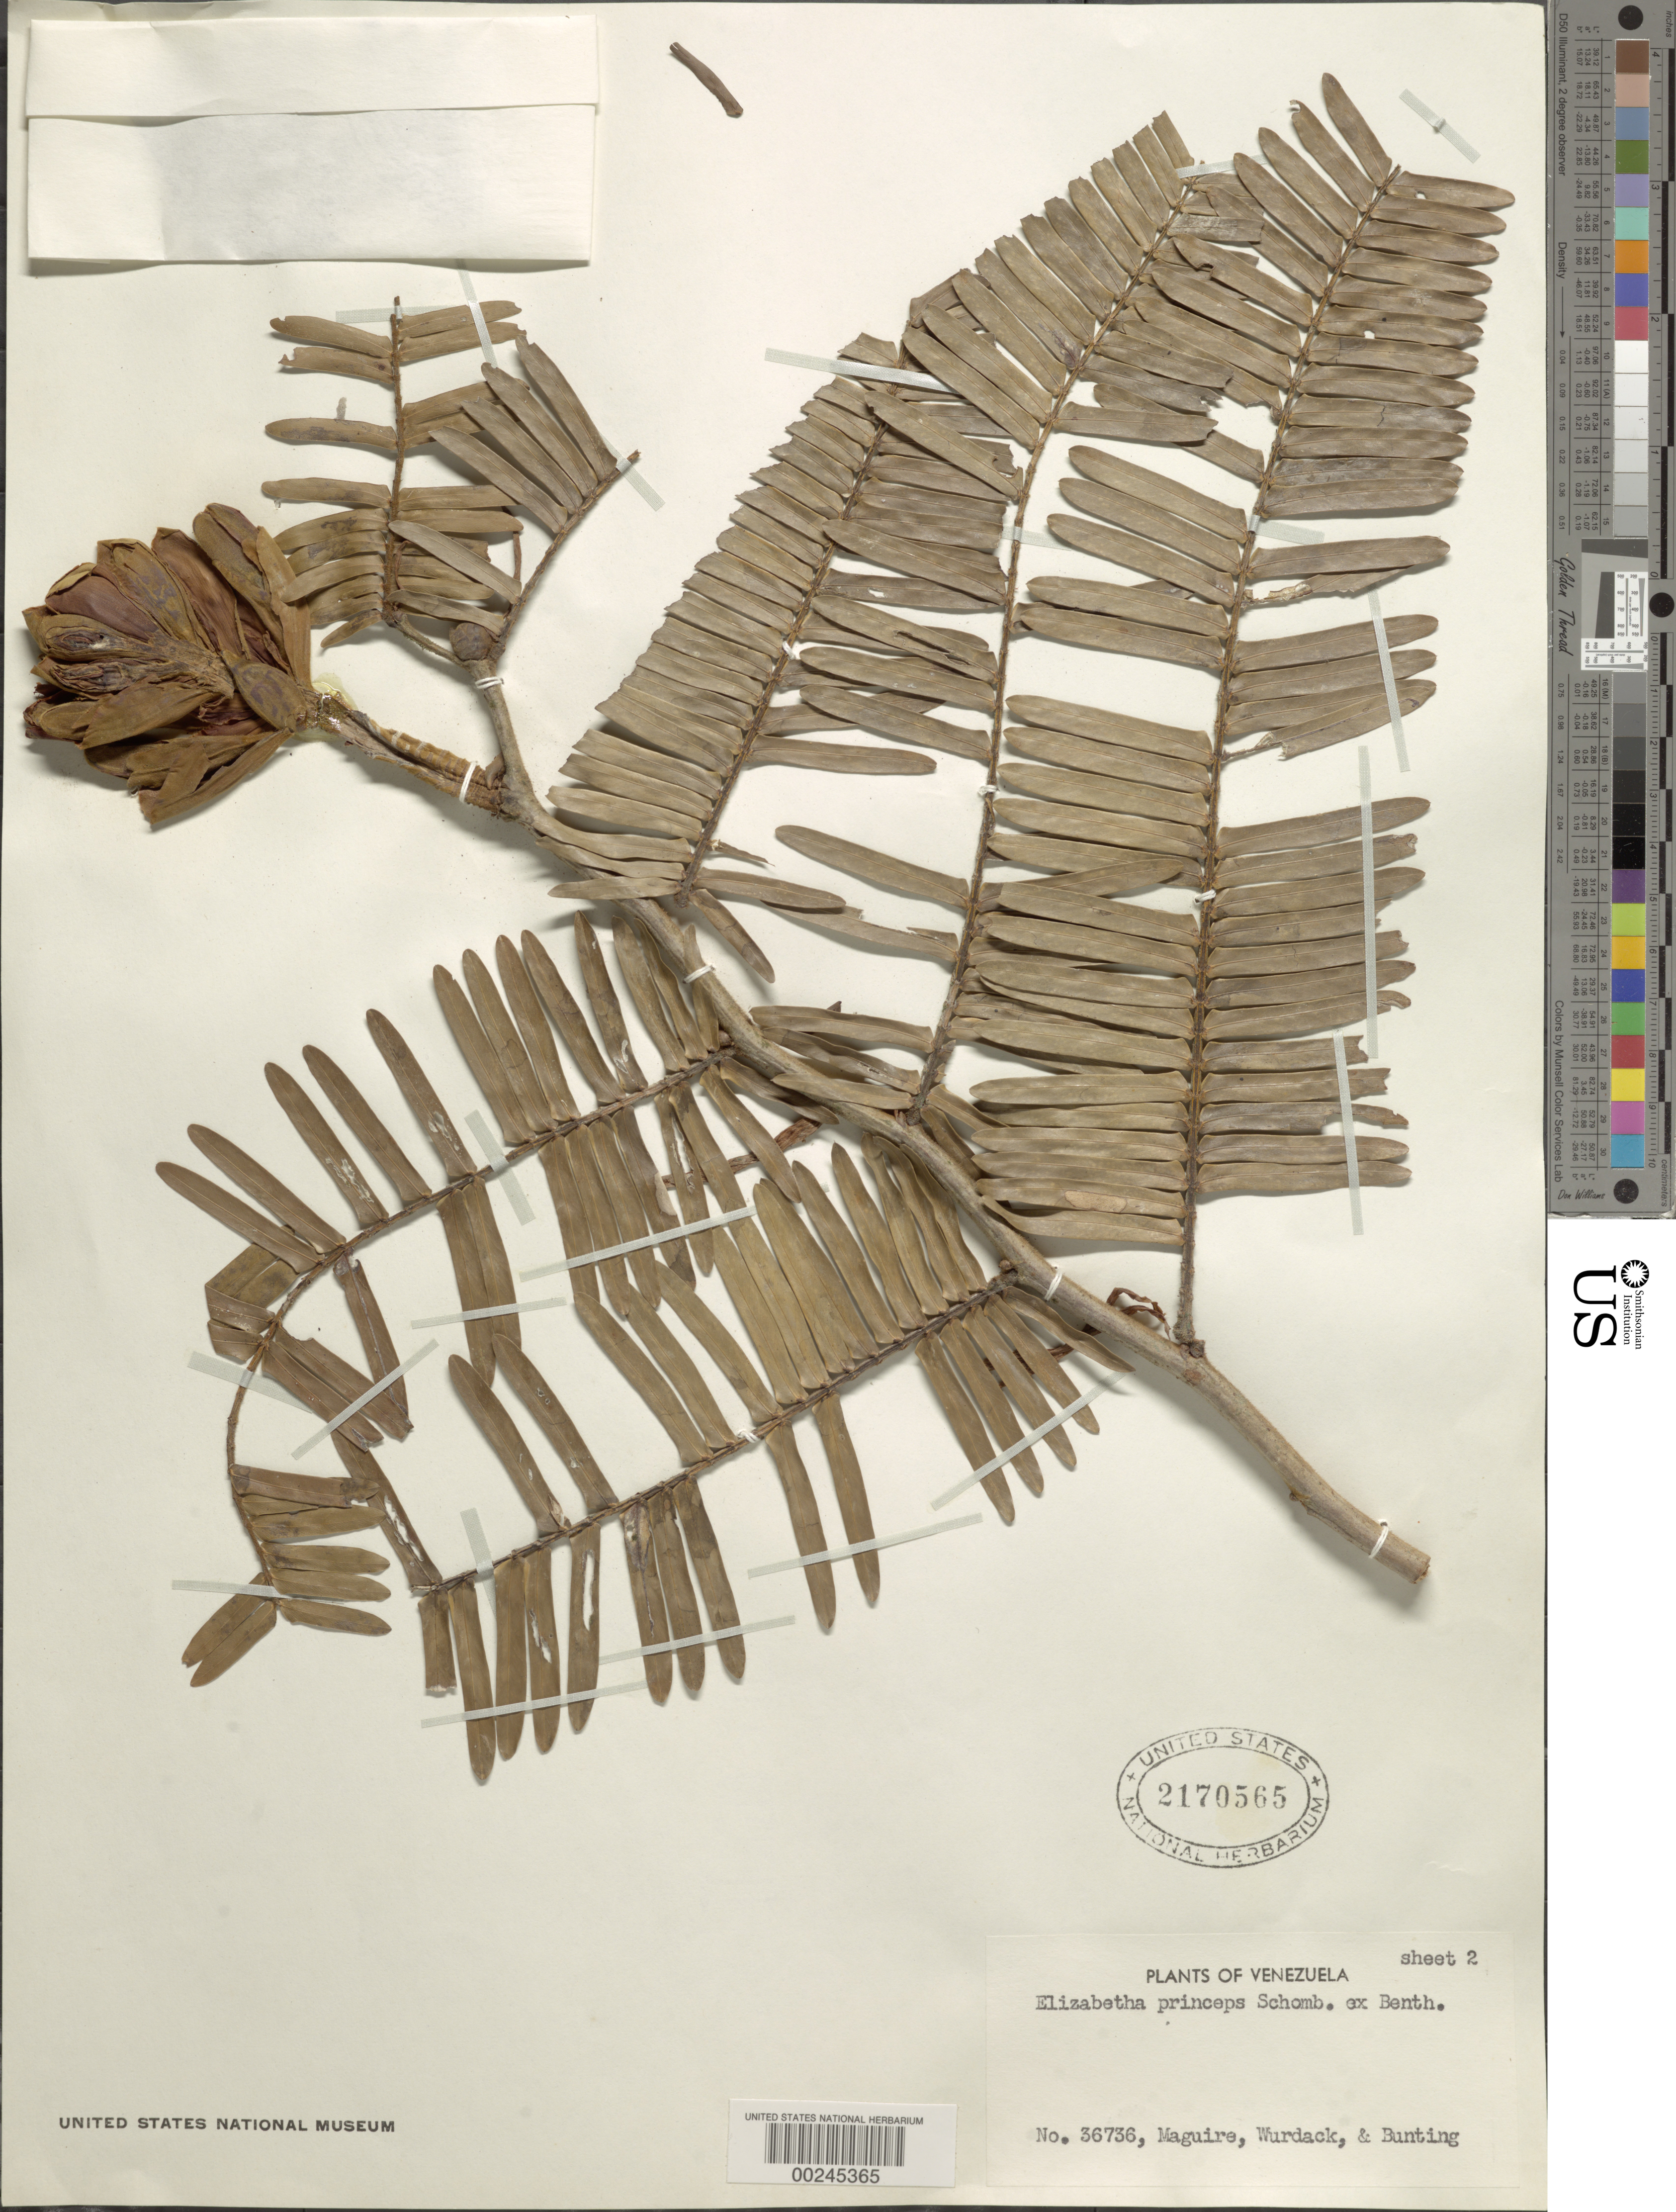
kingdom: Plantae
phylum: Tracheophyta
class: Magnoliopsida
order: Fabales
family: Fabaceae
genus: Elizabetha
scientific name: Elizabetha princeps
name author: R.H. Schomb. ex Benth.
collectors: B. Maguire, J. J. Wurdack & G. S. Bunting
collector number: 36736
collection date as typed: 07 Dec 1953 to 08 Dec 1953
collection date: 1953-12-07/1953-12-08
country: Venezuela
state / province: Amazonas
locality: Along uppermost rio yatua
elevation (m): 100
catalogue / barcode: US 2170565